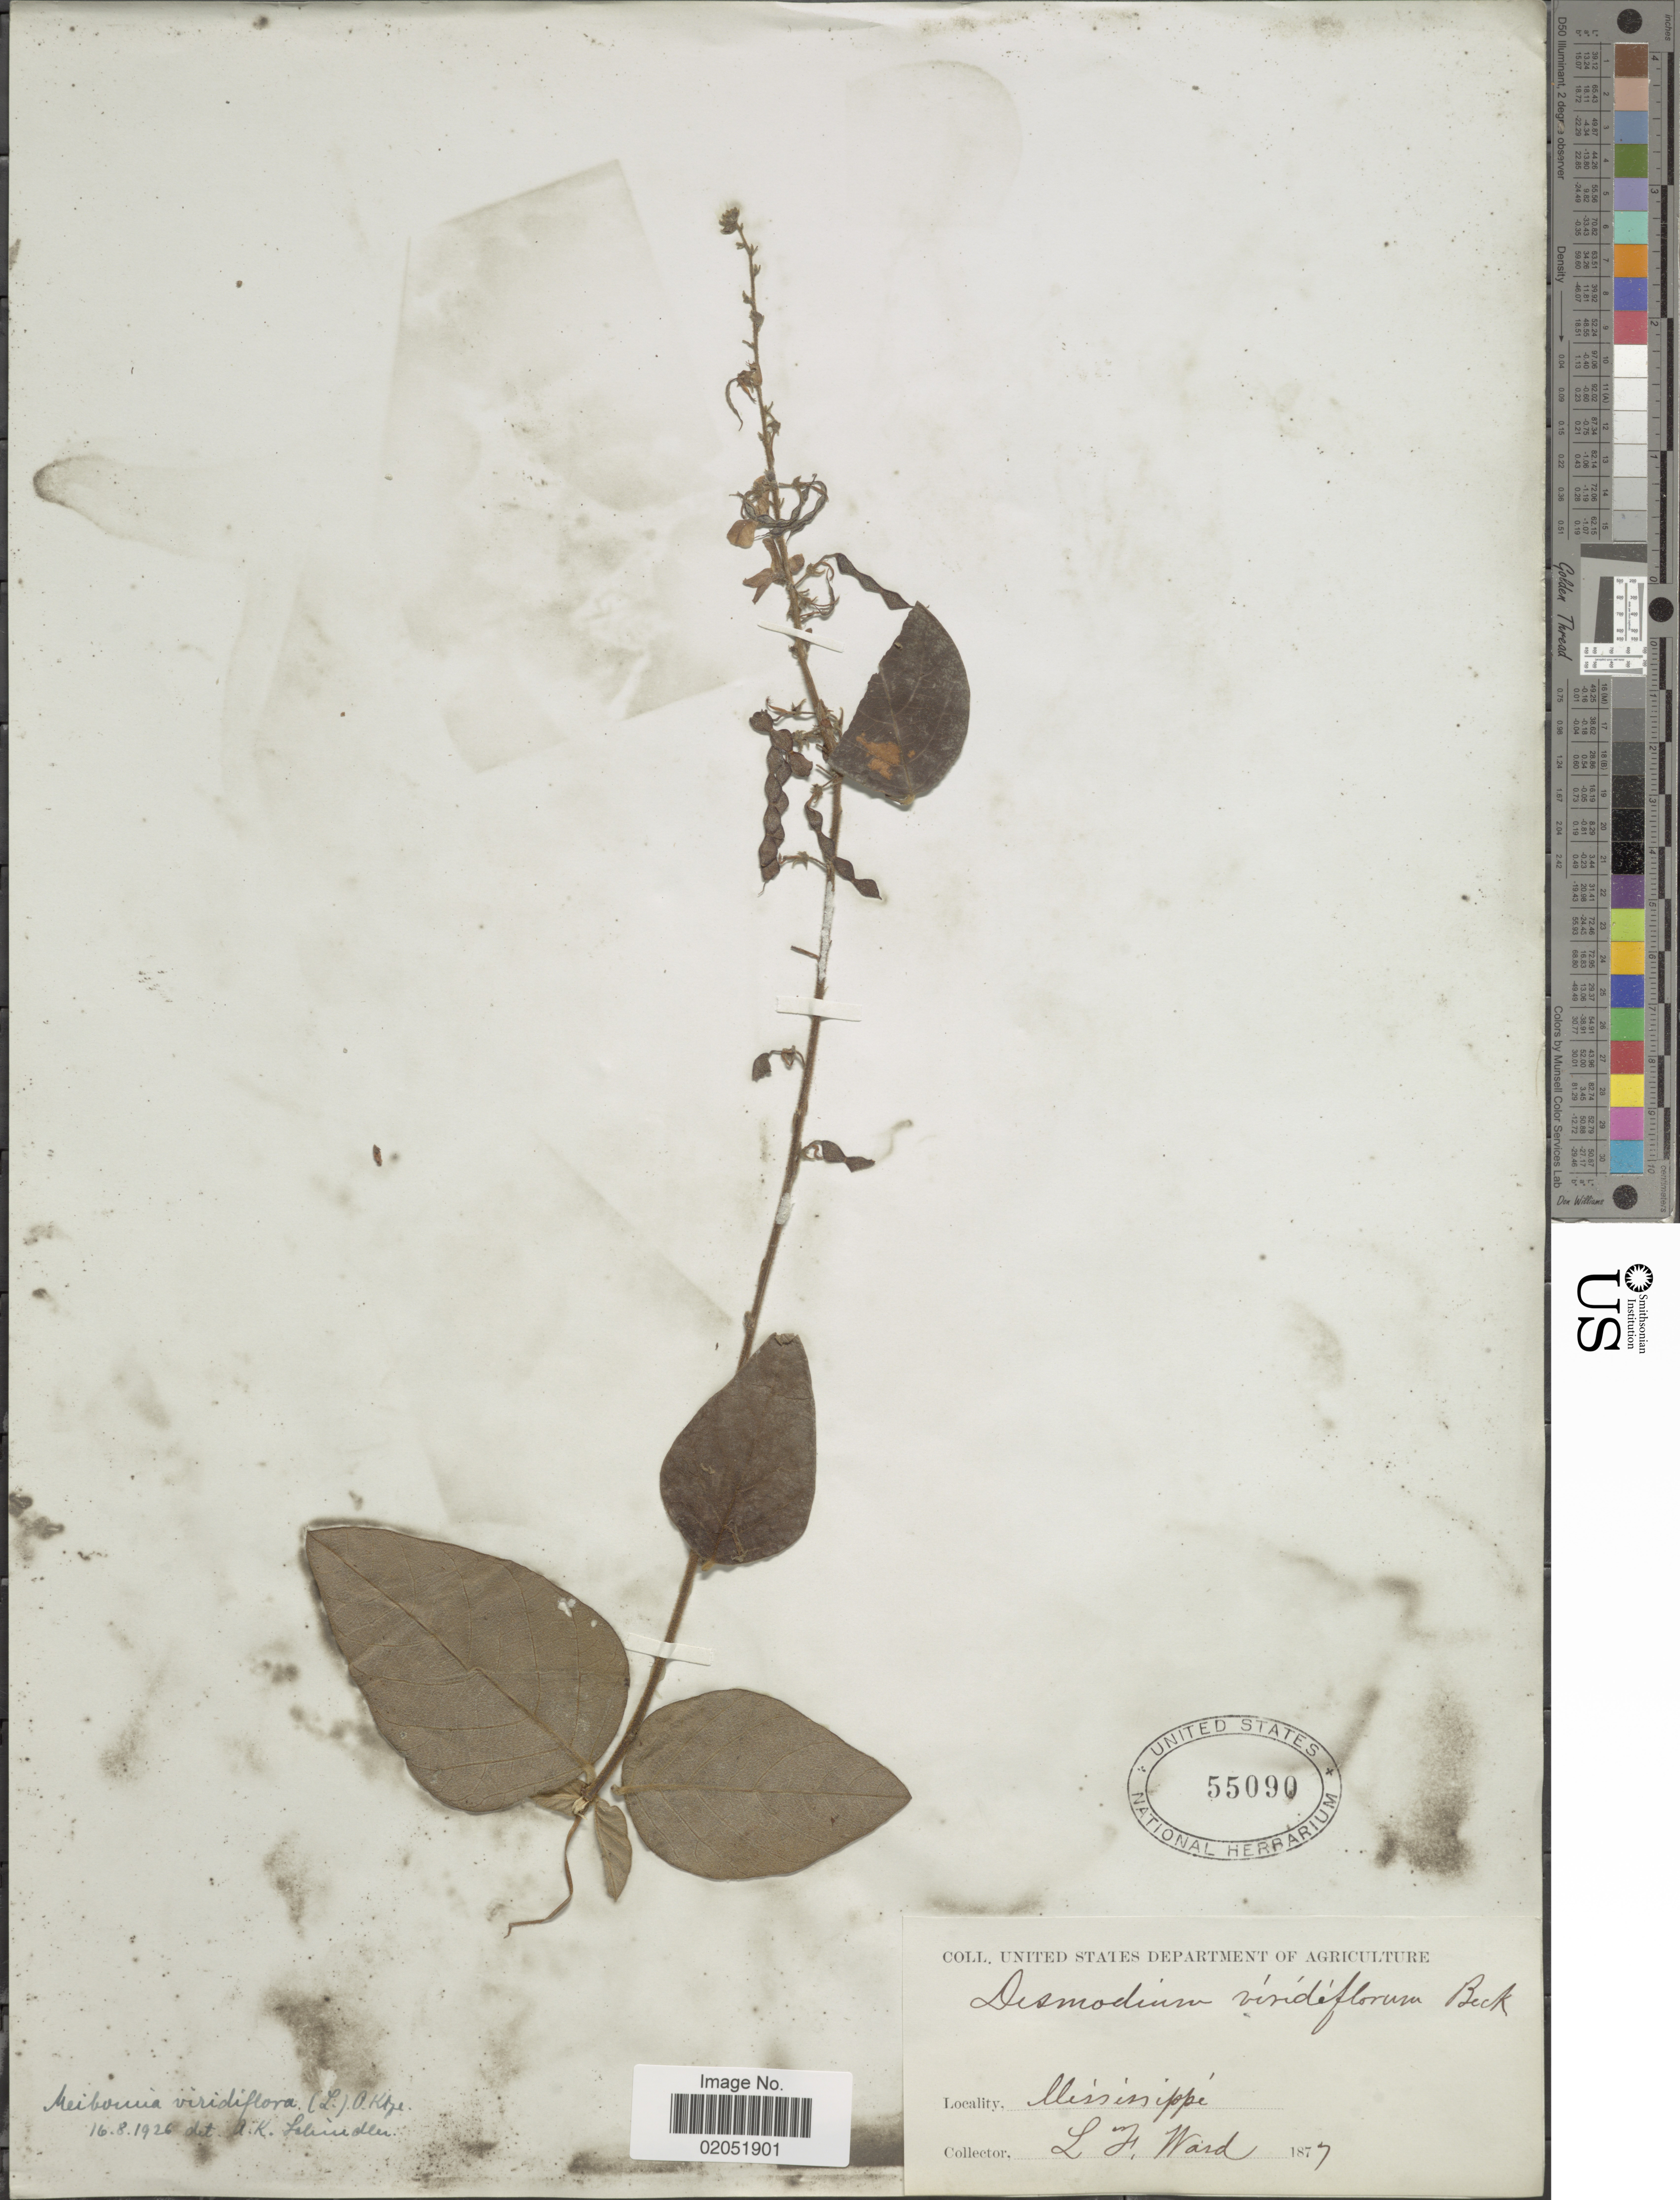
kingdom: Plantae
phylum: Tracheophyta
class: Magnoliopsida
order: Fabales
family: Fabaceae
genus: Desmodium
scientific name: Desmodium viridiflorum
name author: (L.) DC.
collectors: L. Ward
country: United States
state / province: Mississippi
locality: Mississippi.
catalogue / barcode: US 55090